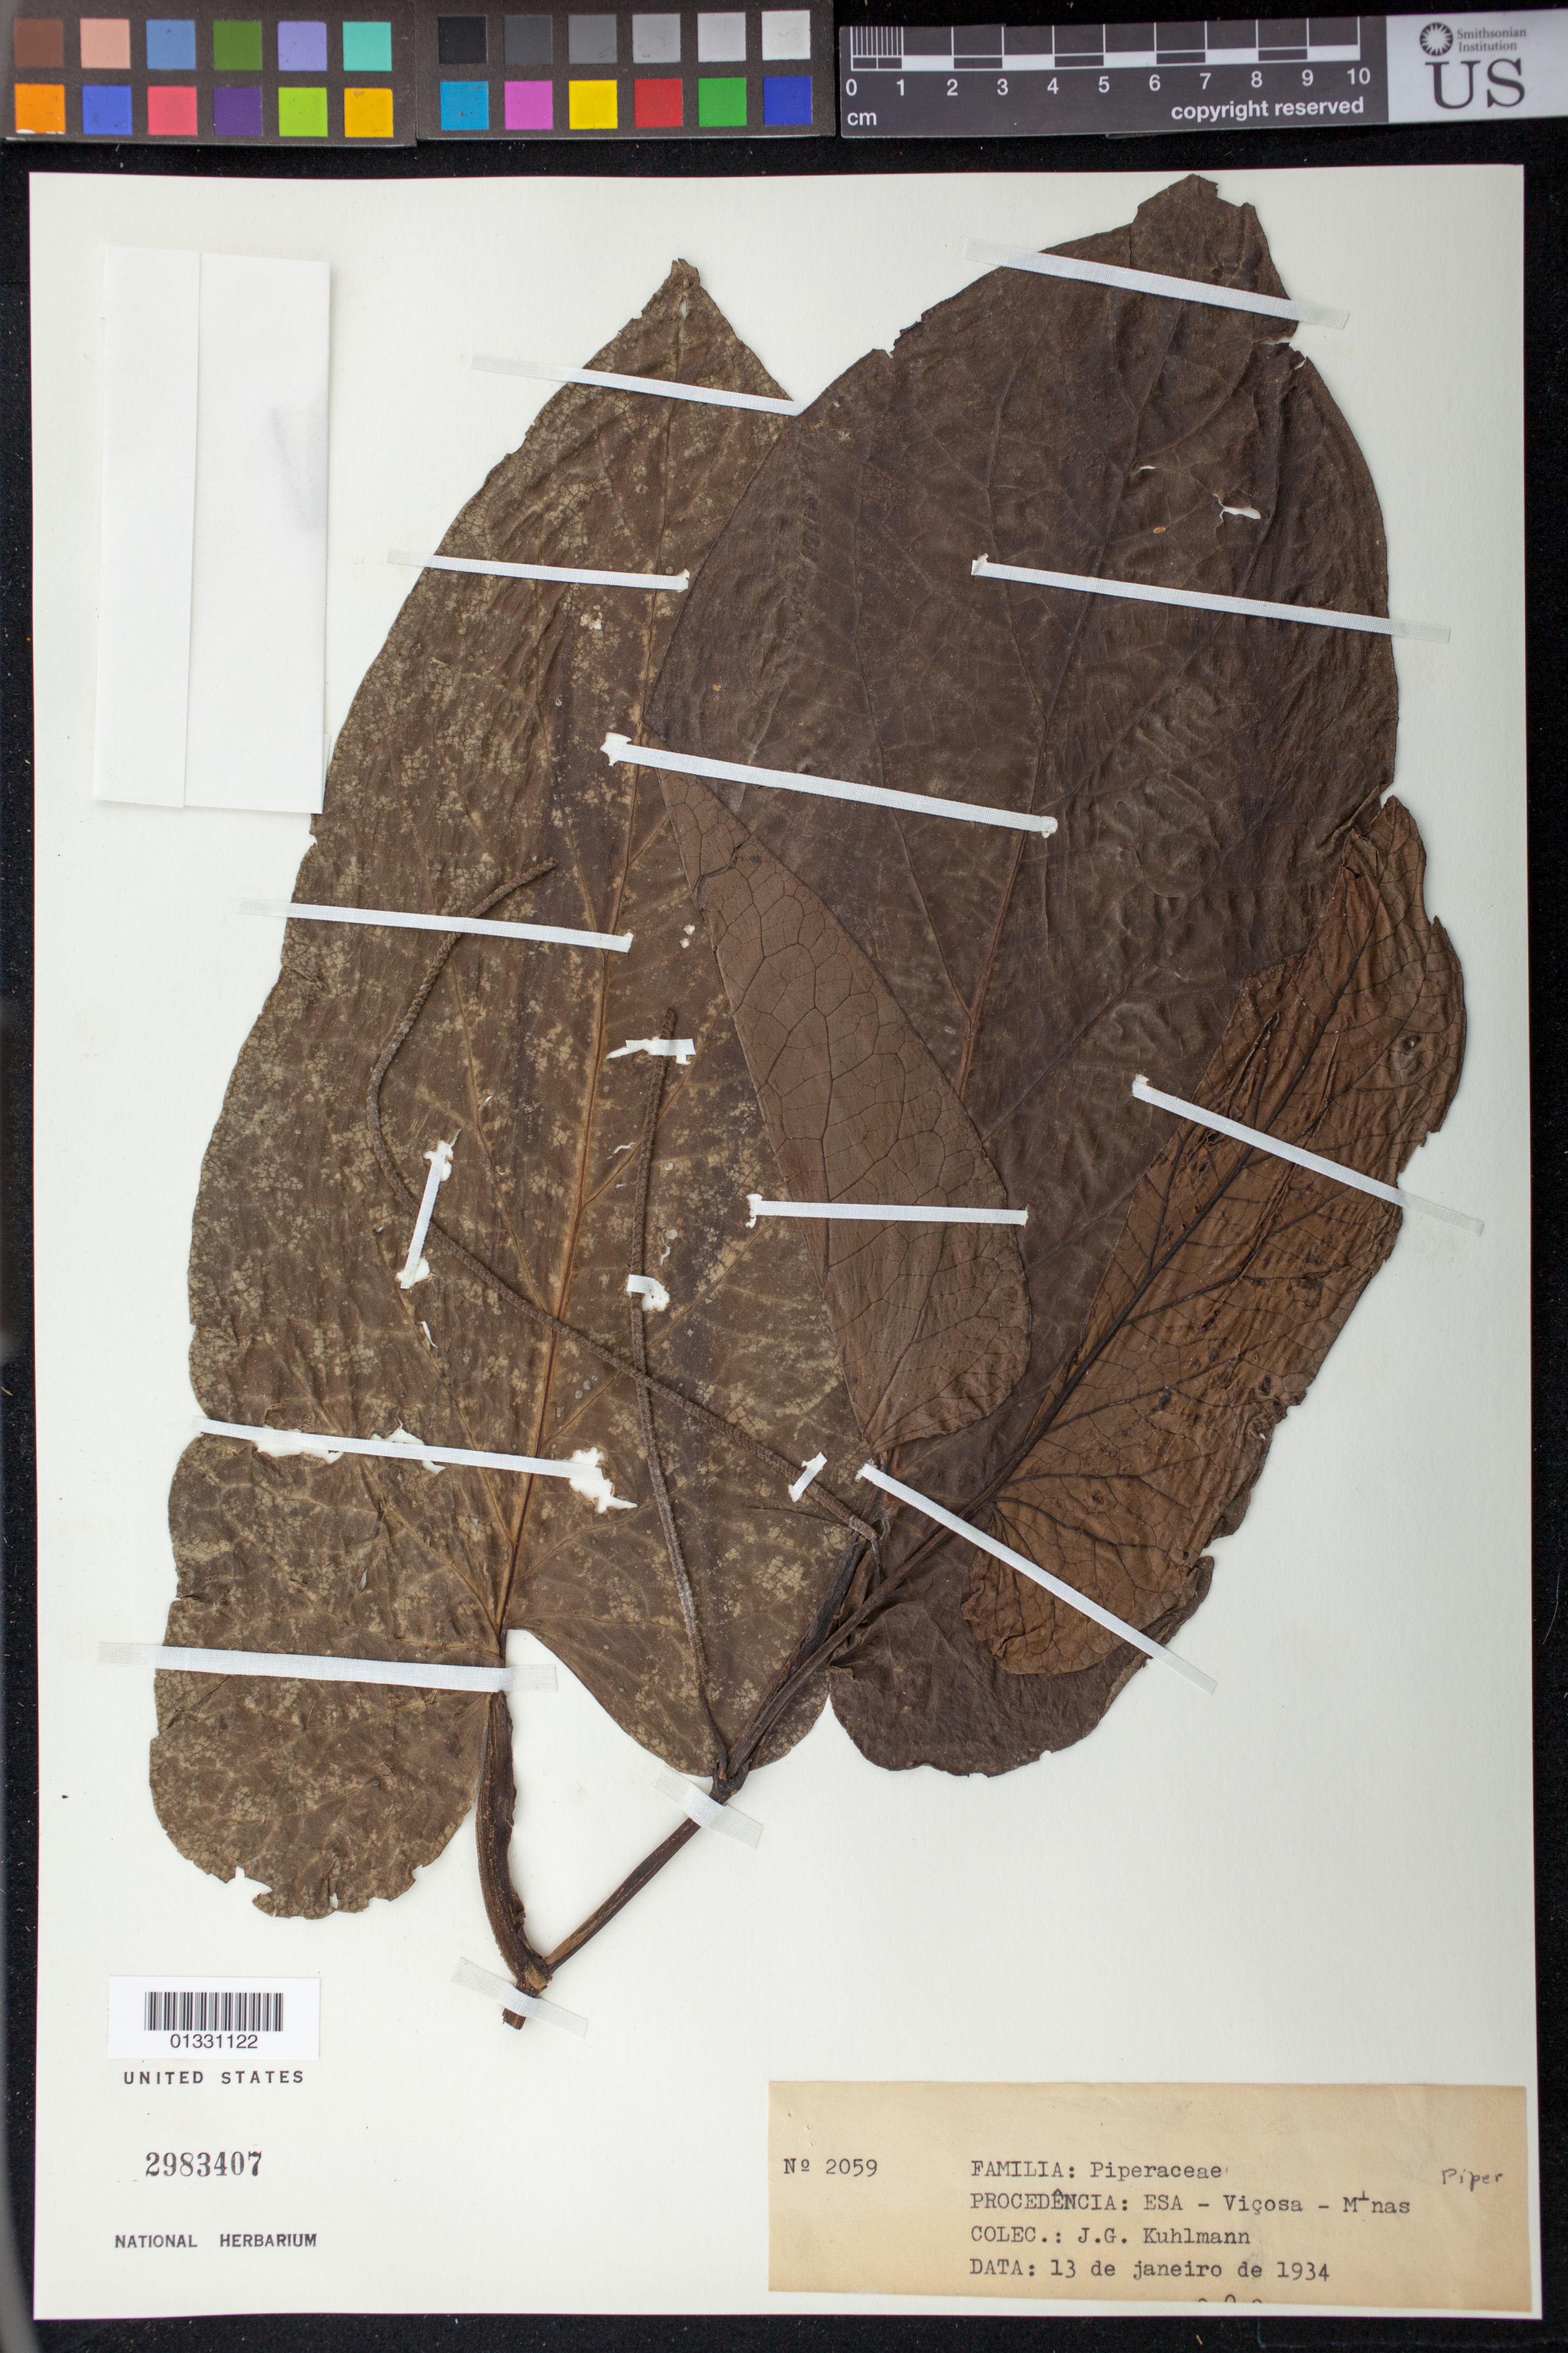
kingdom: Plantae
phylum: Tracheophyta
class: Magnoliopsida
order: Piperales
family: Piperaceae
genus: Piper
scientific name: Piper sp.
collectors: J. G. Kuhlmann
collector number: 2059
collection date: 1934-01-13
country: Brazil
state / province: Minas Gerais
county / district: Viçosa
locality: ESA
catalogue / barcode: US 2983407